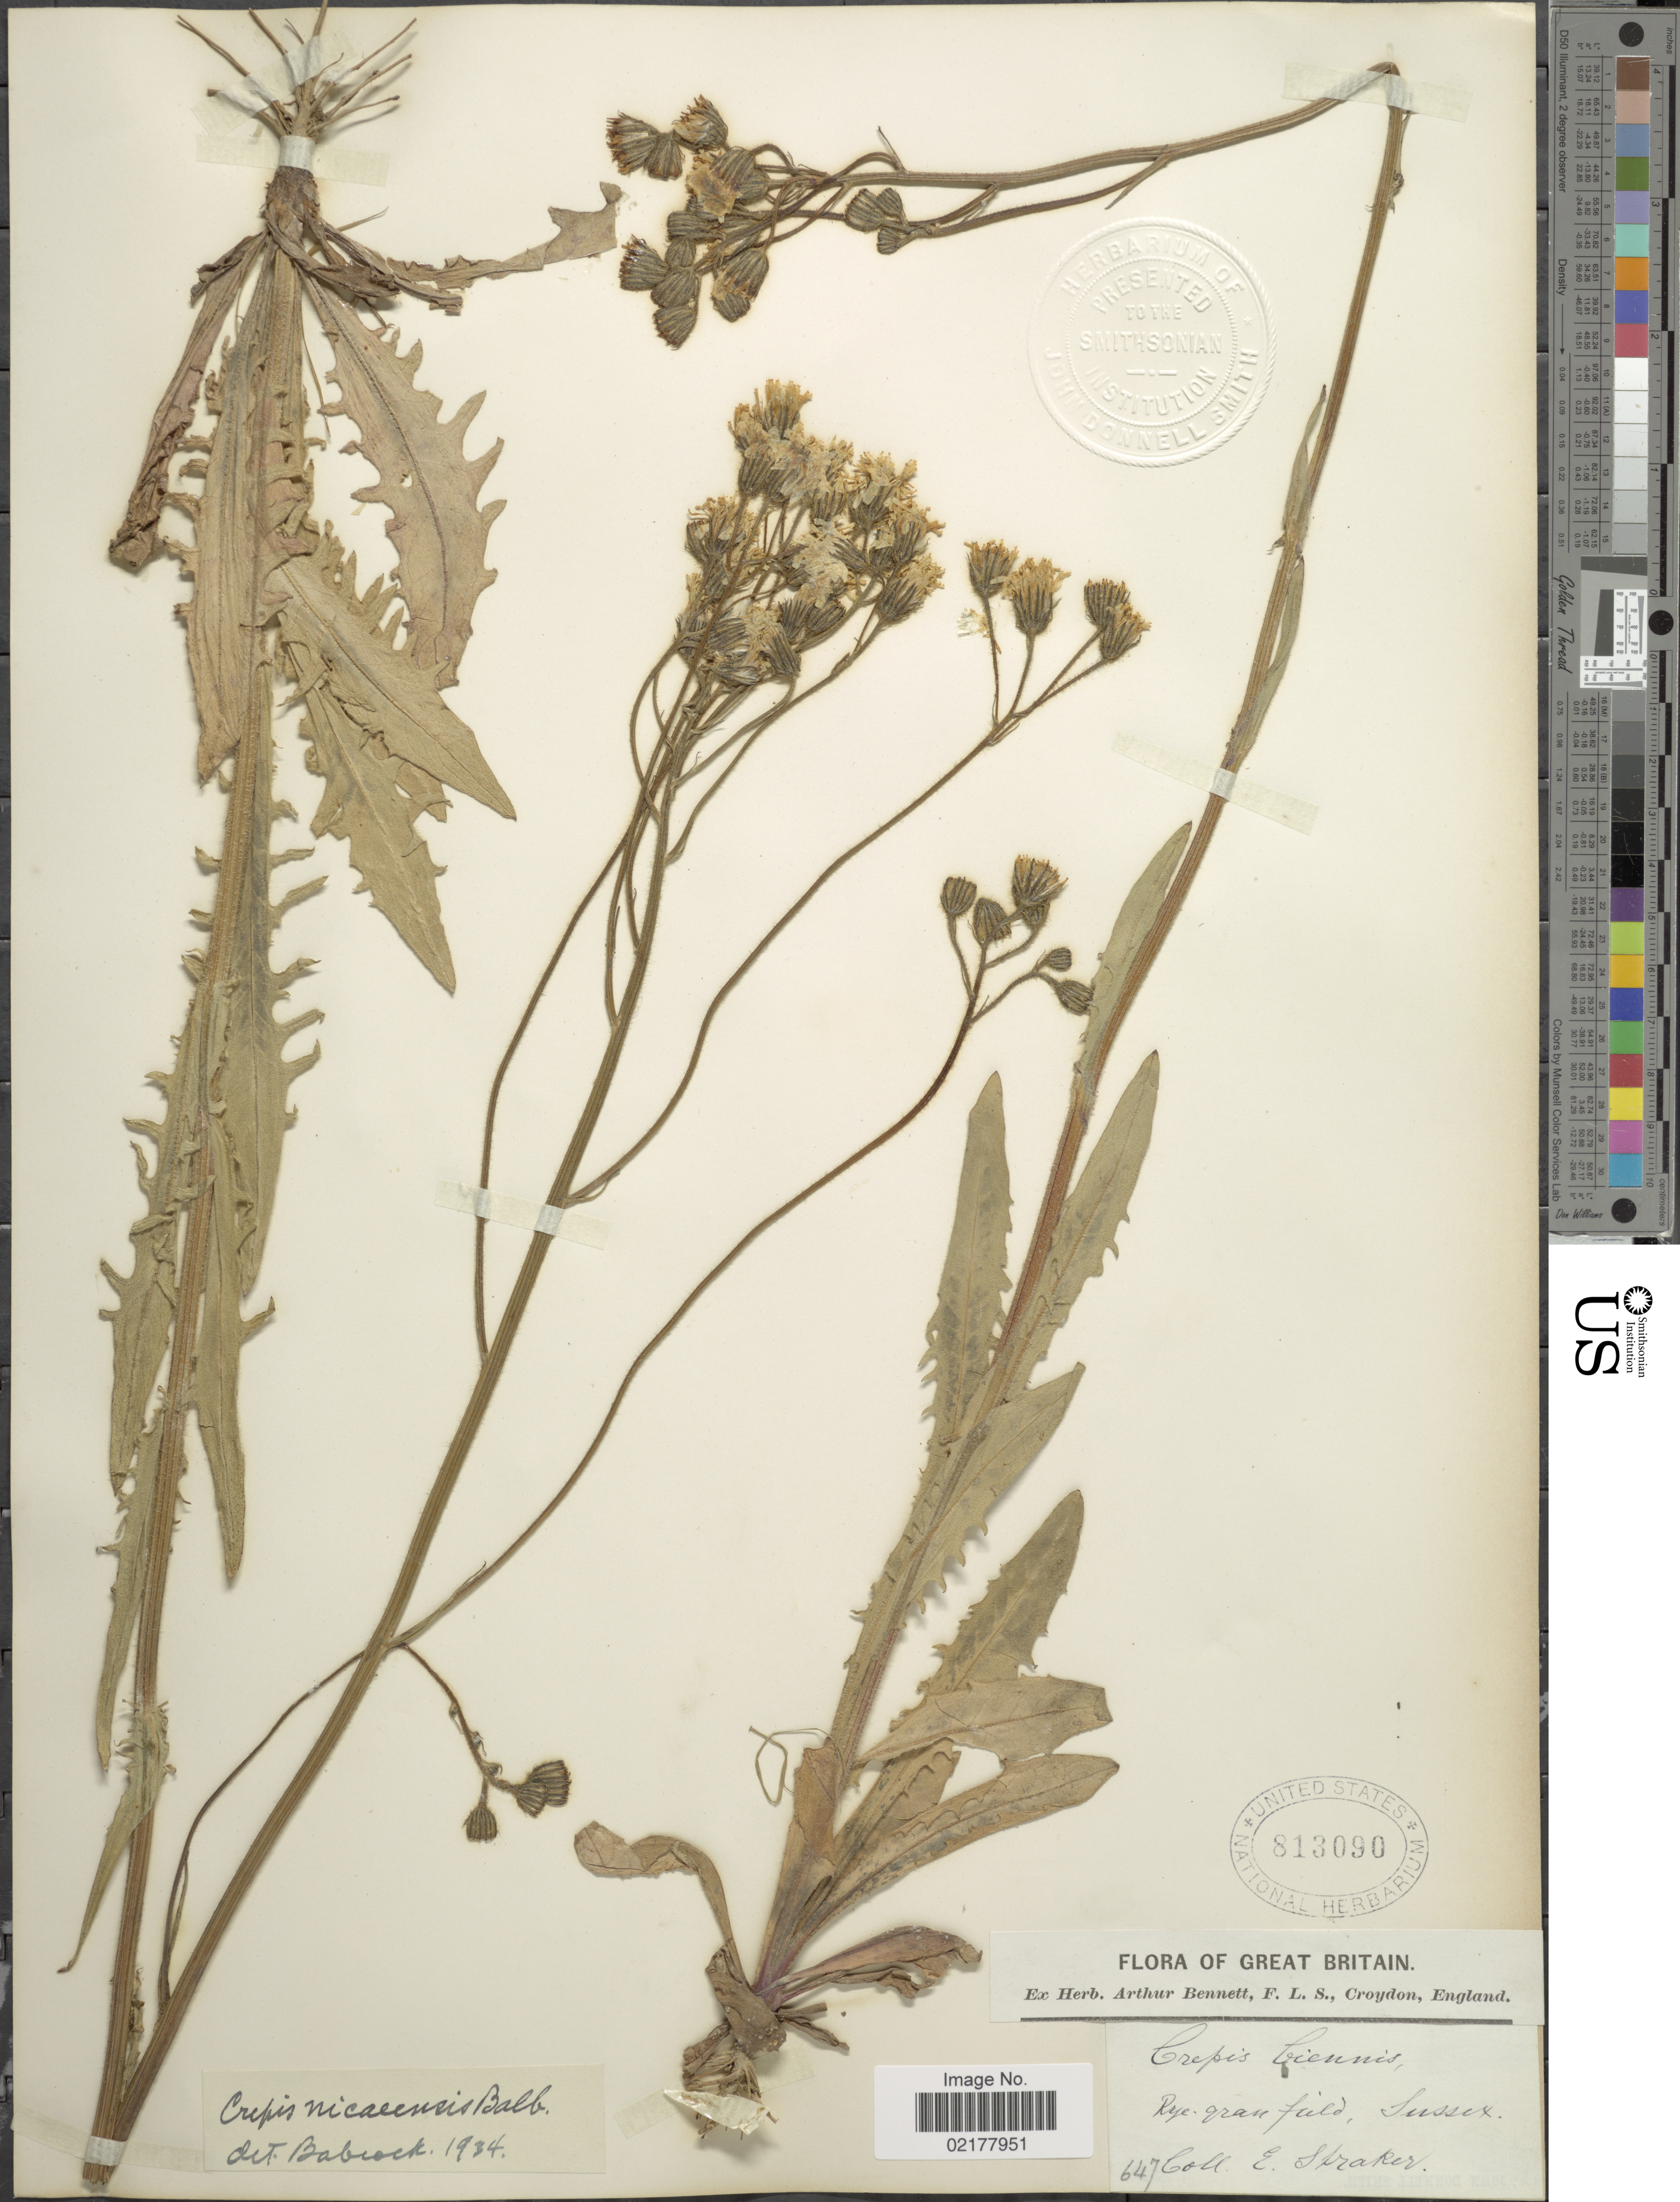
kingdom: Plantae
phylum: Tracheophyta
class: Magnoliopsida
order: Asterales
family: Asteraceae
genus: Crepis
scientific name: Crepis nicaeensis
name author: Balb.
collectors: E. Straker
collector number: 647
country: United Kingdom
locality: Great Britain. Sussex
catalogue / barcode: US 813090